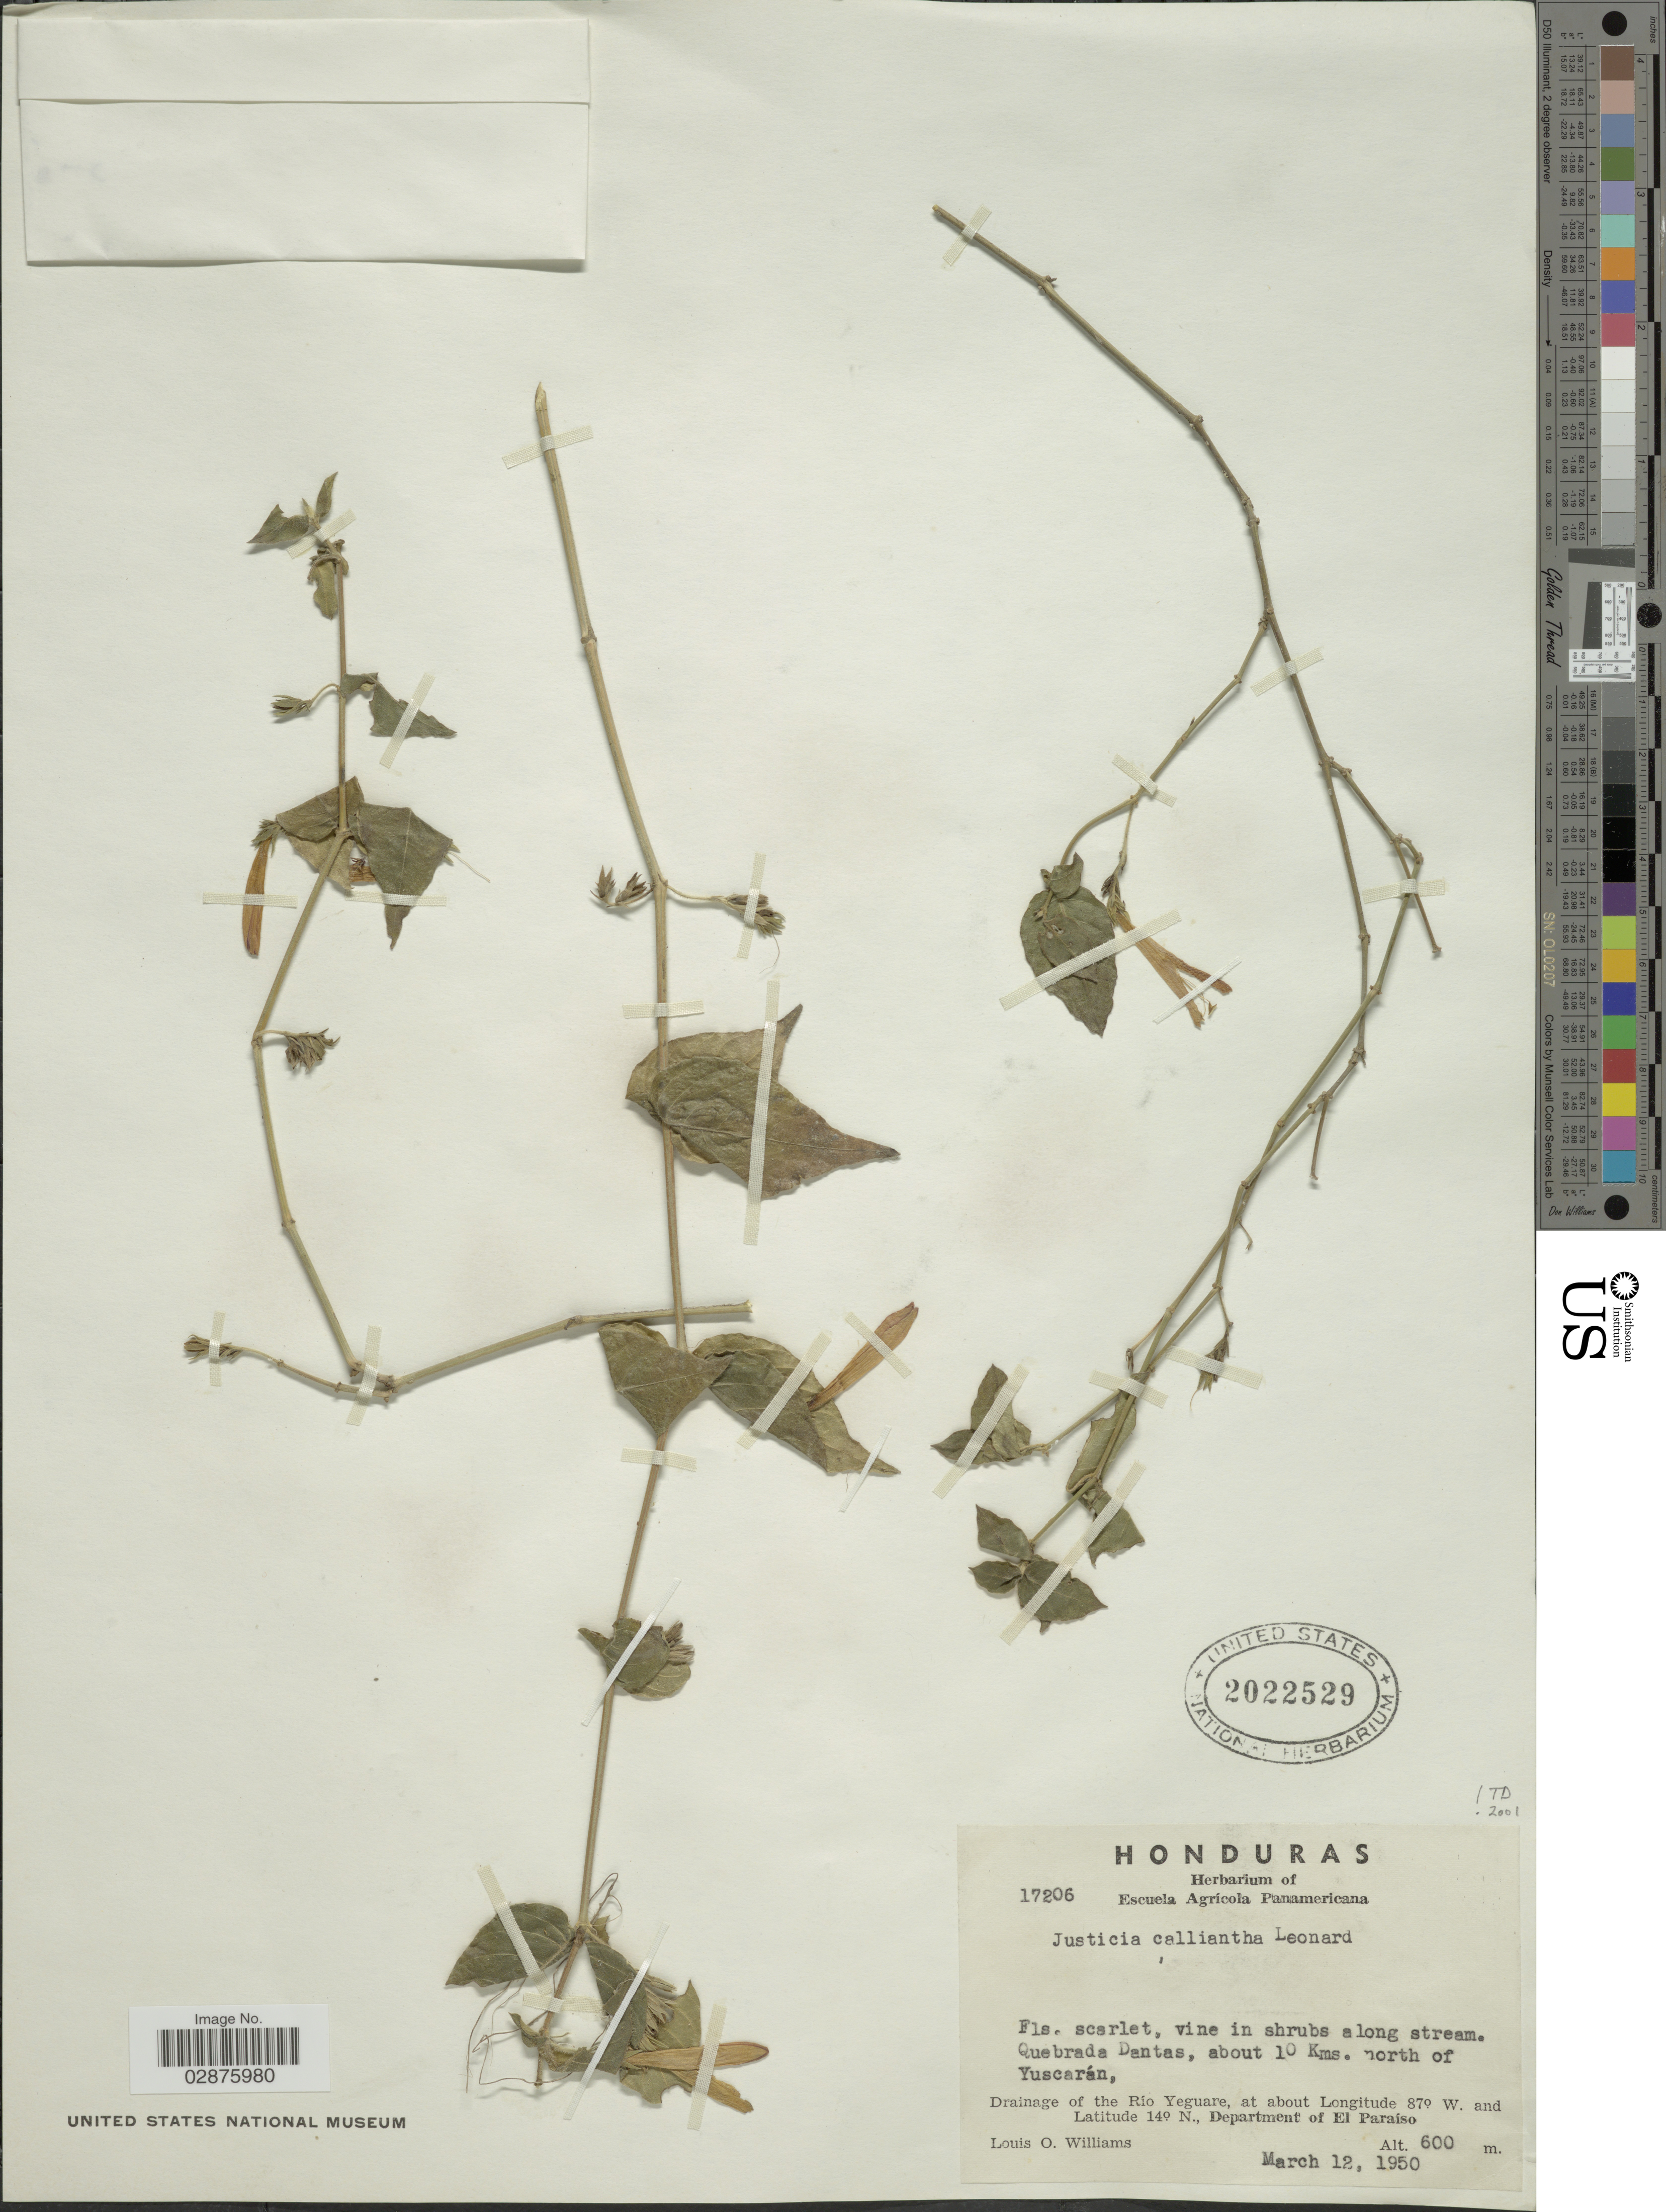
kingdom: Plantae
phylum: Tracheophyta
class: Magnoliopsida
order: Lamiales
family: Acanthaceae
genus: Justicia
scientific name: Justicia calliantha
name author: Leonard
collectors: L. O. Williams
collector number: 17206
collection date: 1950-03-12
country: Honduras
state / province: El Paraíso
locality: Quebrada Dantas, about 10 Kms. north of Yuscarán, Drainage of the Río Yeguare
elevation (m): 600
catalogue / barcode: US 2022529